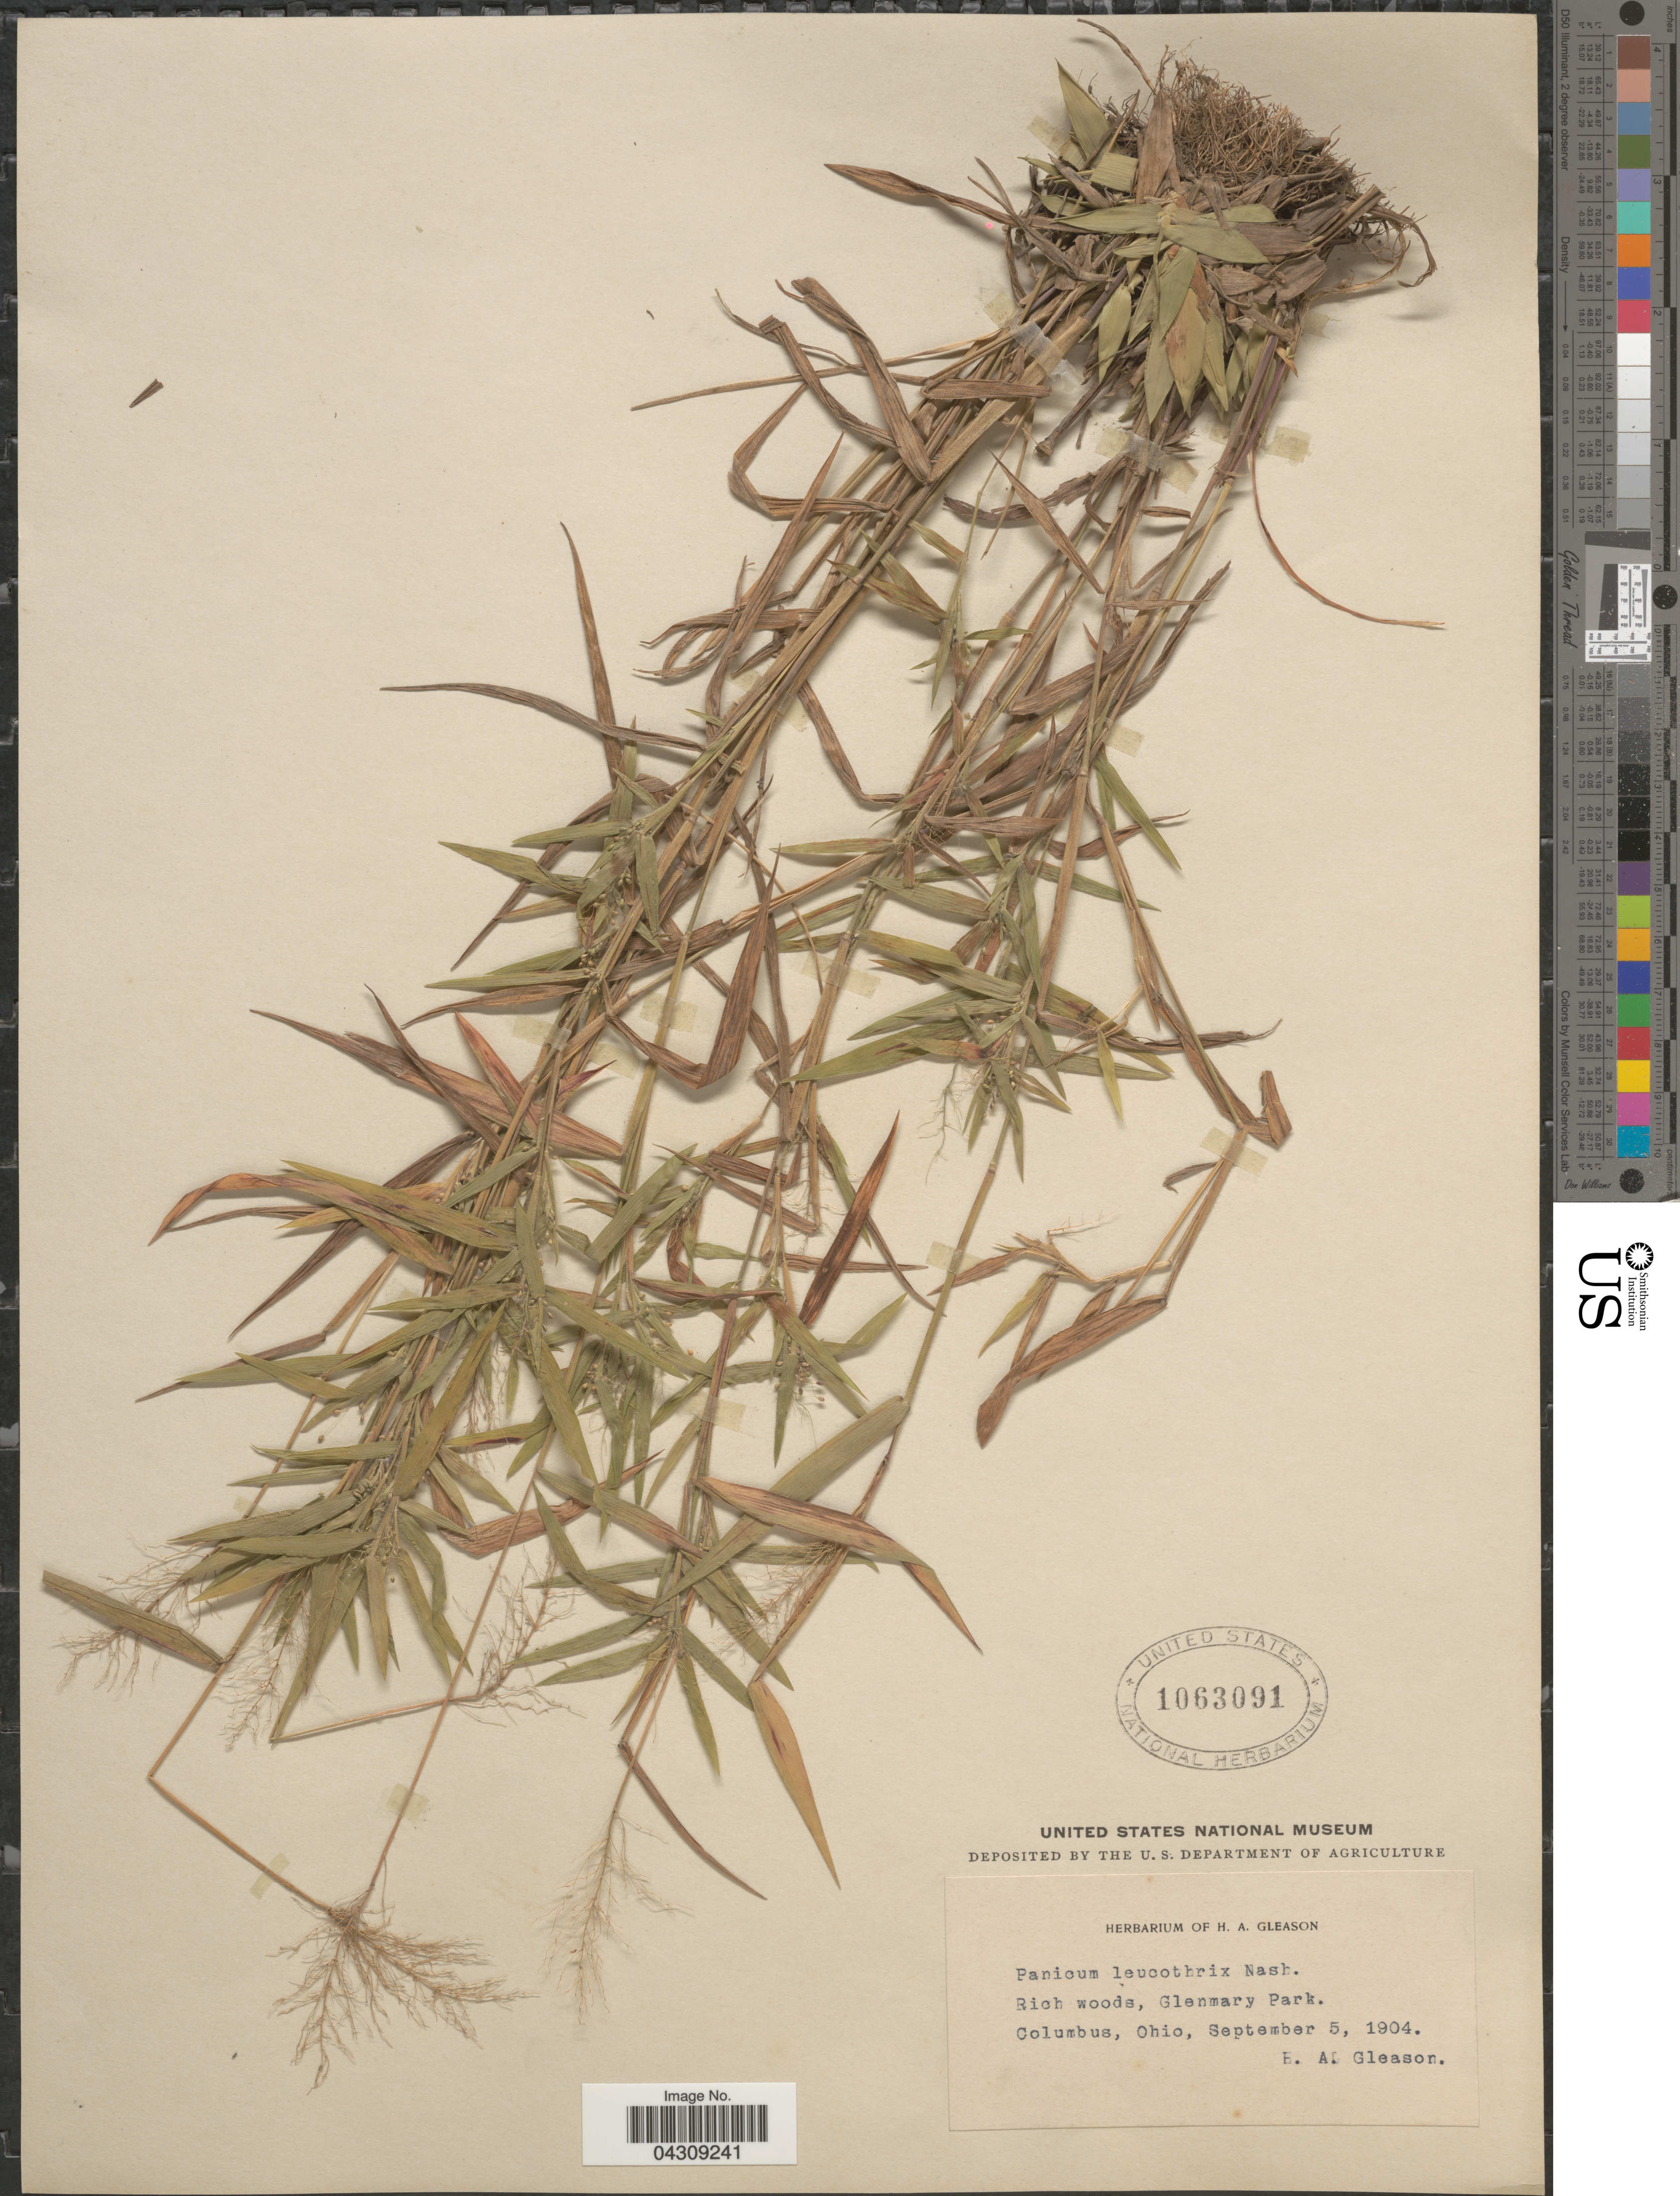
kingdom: Plantae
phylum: Tracheophyta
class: Liliopsida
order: Poales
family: Poaceae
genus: Dichanthelium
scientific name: Dichanthelium acuminatum var. acuminatum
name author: (Sw.) Gould & C.A. Clark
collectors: H. A. Gleason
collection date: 1904-09-05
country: United States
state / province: Ohio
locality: Glenmark Park. Columbus.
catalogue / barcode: US 1063091